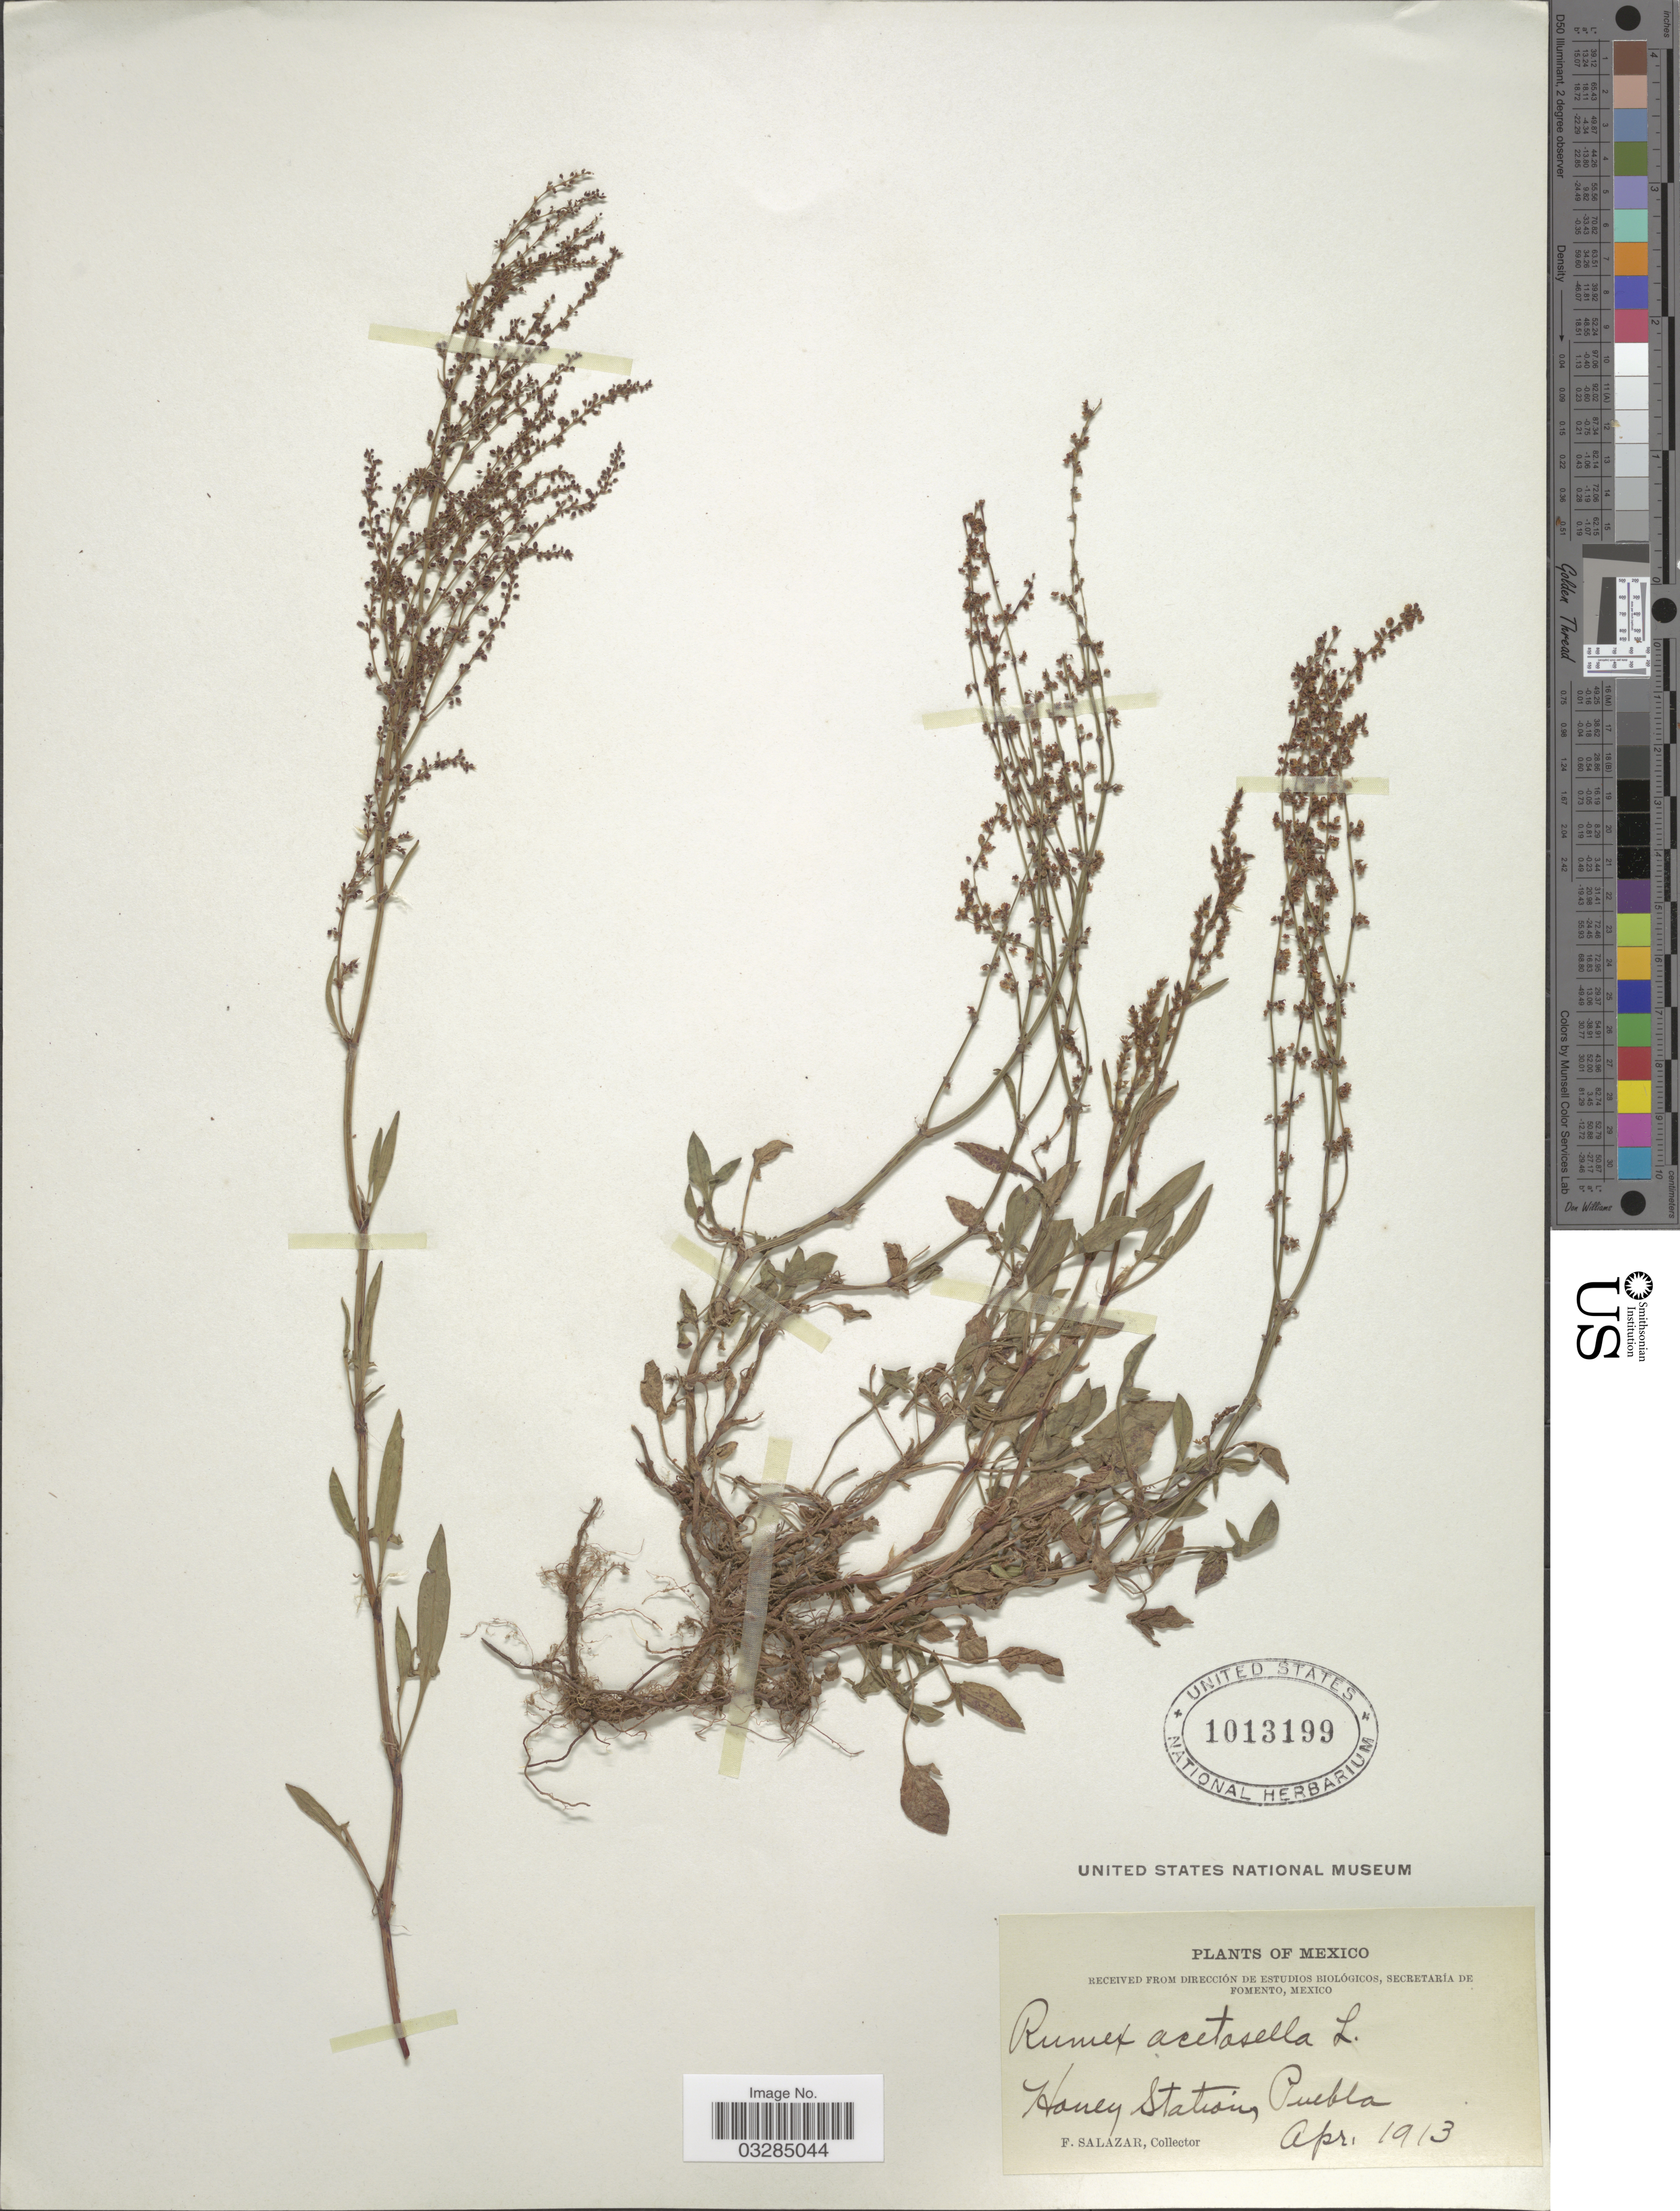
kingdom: Plantae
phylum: Tracheophyta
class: Magnoliopsida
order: Caryophyllales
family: Polygonaceae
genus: Rumex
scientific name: Rumex acetosella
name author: L.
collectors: F. Salazar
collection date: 1913-04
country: Mexico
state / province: Puebla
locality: Honey Station.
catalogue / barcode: US 1013199